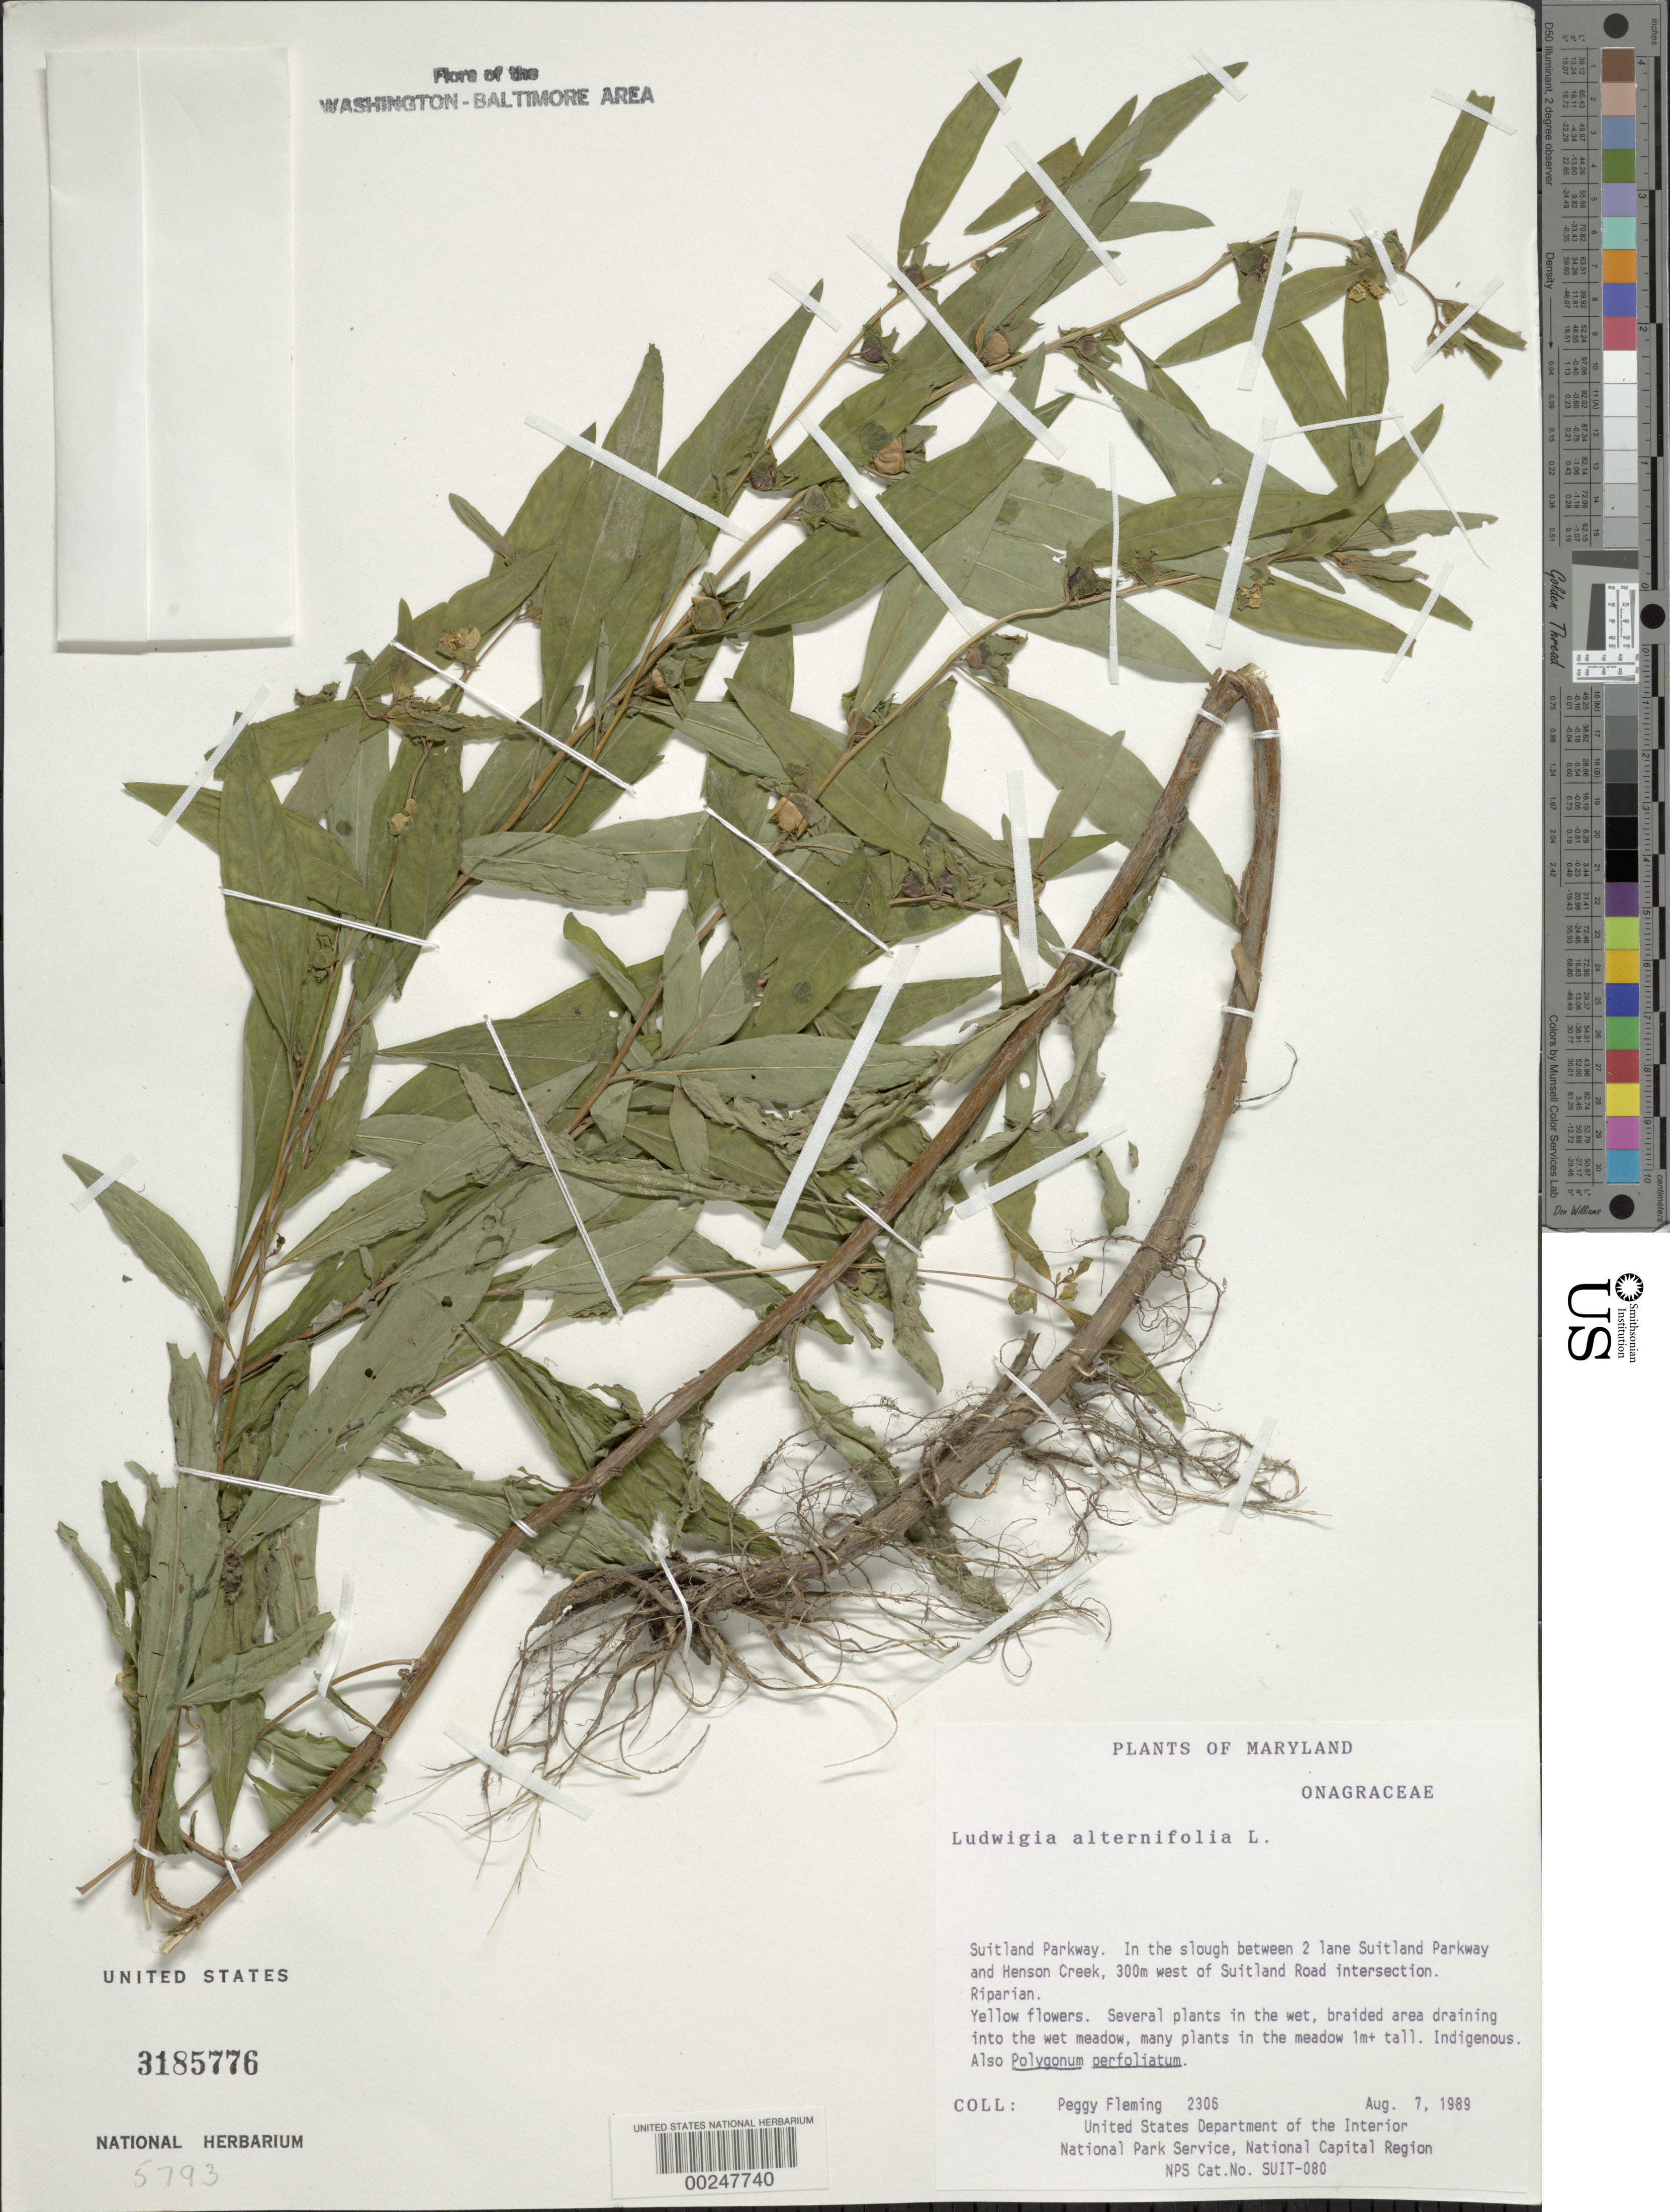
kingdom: Plantae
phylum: Tracheophyta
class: Magnoliopsida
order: Myrtales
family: Onagraceae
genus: Ludwigia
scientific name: Ludwigia alternifolia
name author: L.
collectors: P. Fleming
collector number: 2306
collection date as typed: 07 Aug 1989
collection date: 1989-08-07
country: United States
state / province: Maryland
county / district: Prince George's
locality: Suitland Parkway, W of Suitland road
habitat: In the wet, braided area drainging into the wet meadow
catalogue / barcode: US 3185776